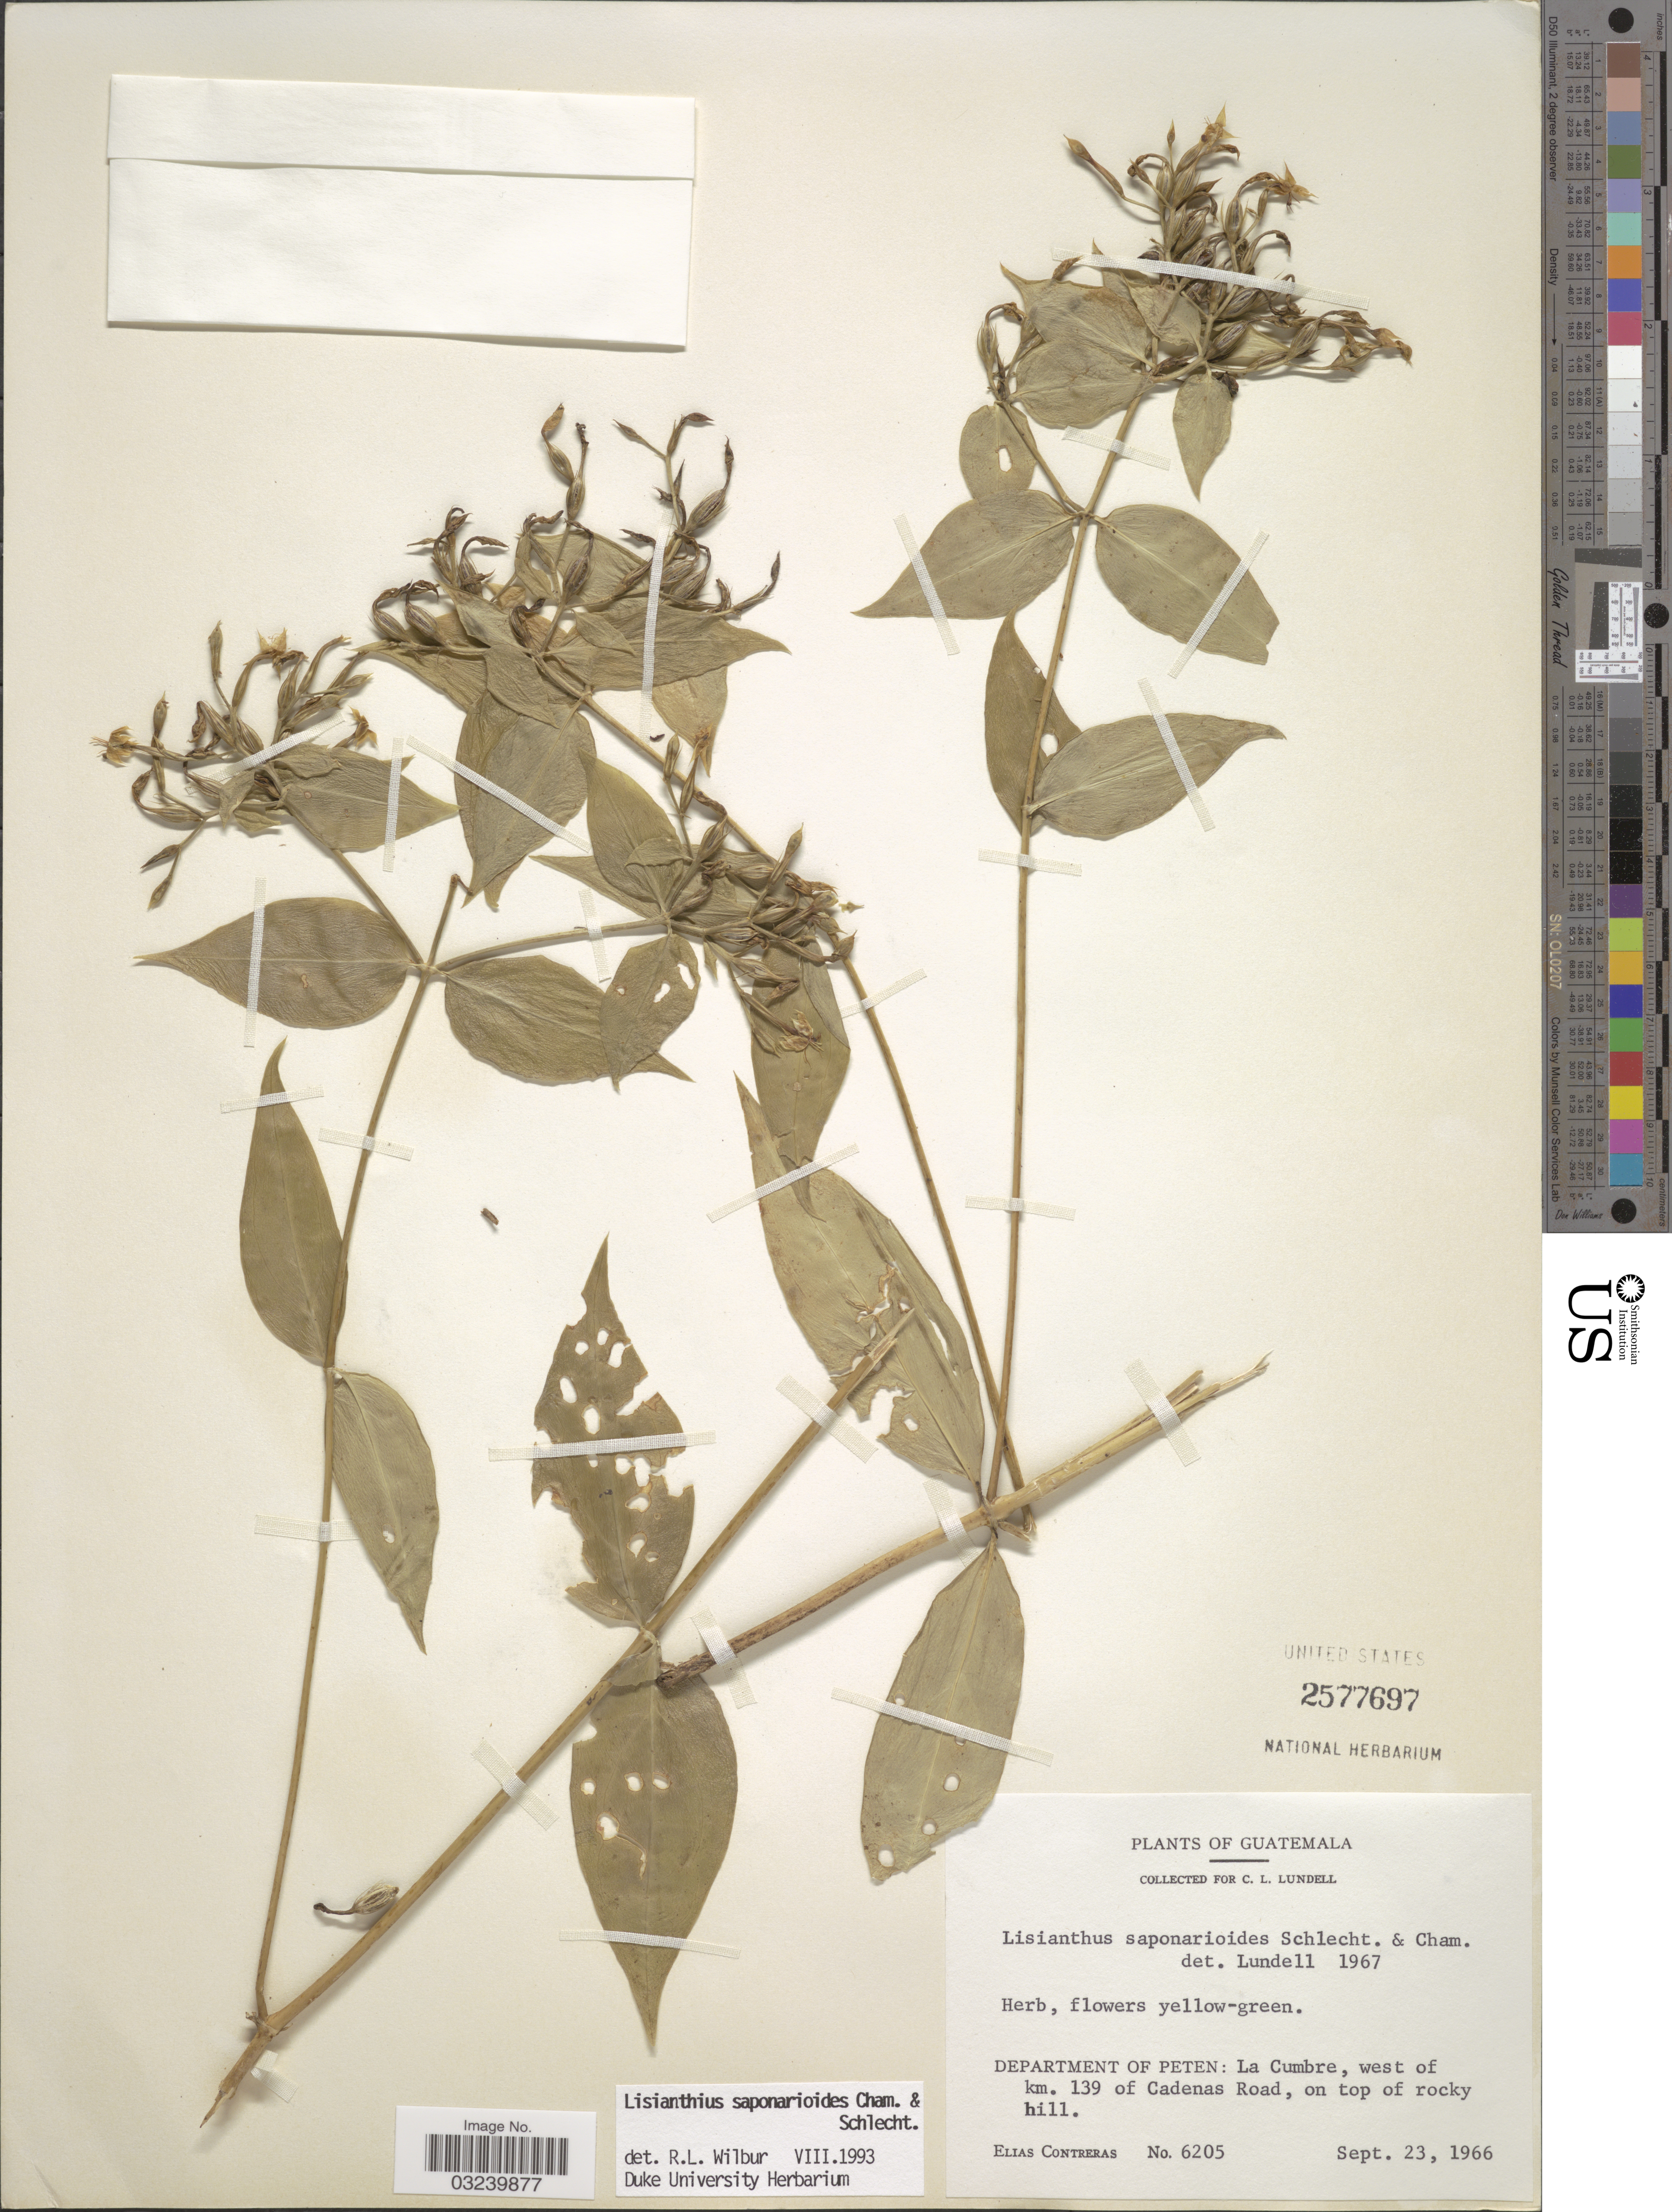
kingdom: Plantae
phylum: Tracheophyta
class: Magnoliopsida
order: Gentianales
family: Gentianaceae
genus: Lisianthius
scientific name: Lisianthius saponarioides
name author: Schltdl. & Cham.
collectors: E. Contreras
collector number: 6205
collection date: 1966-09-23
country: Guatemala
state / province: El Petén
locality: Department of Peten: La Cumbre, west of km. 139 of Cadenas Road, on top of rocky hill.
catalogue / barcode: US 2577697